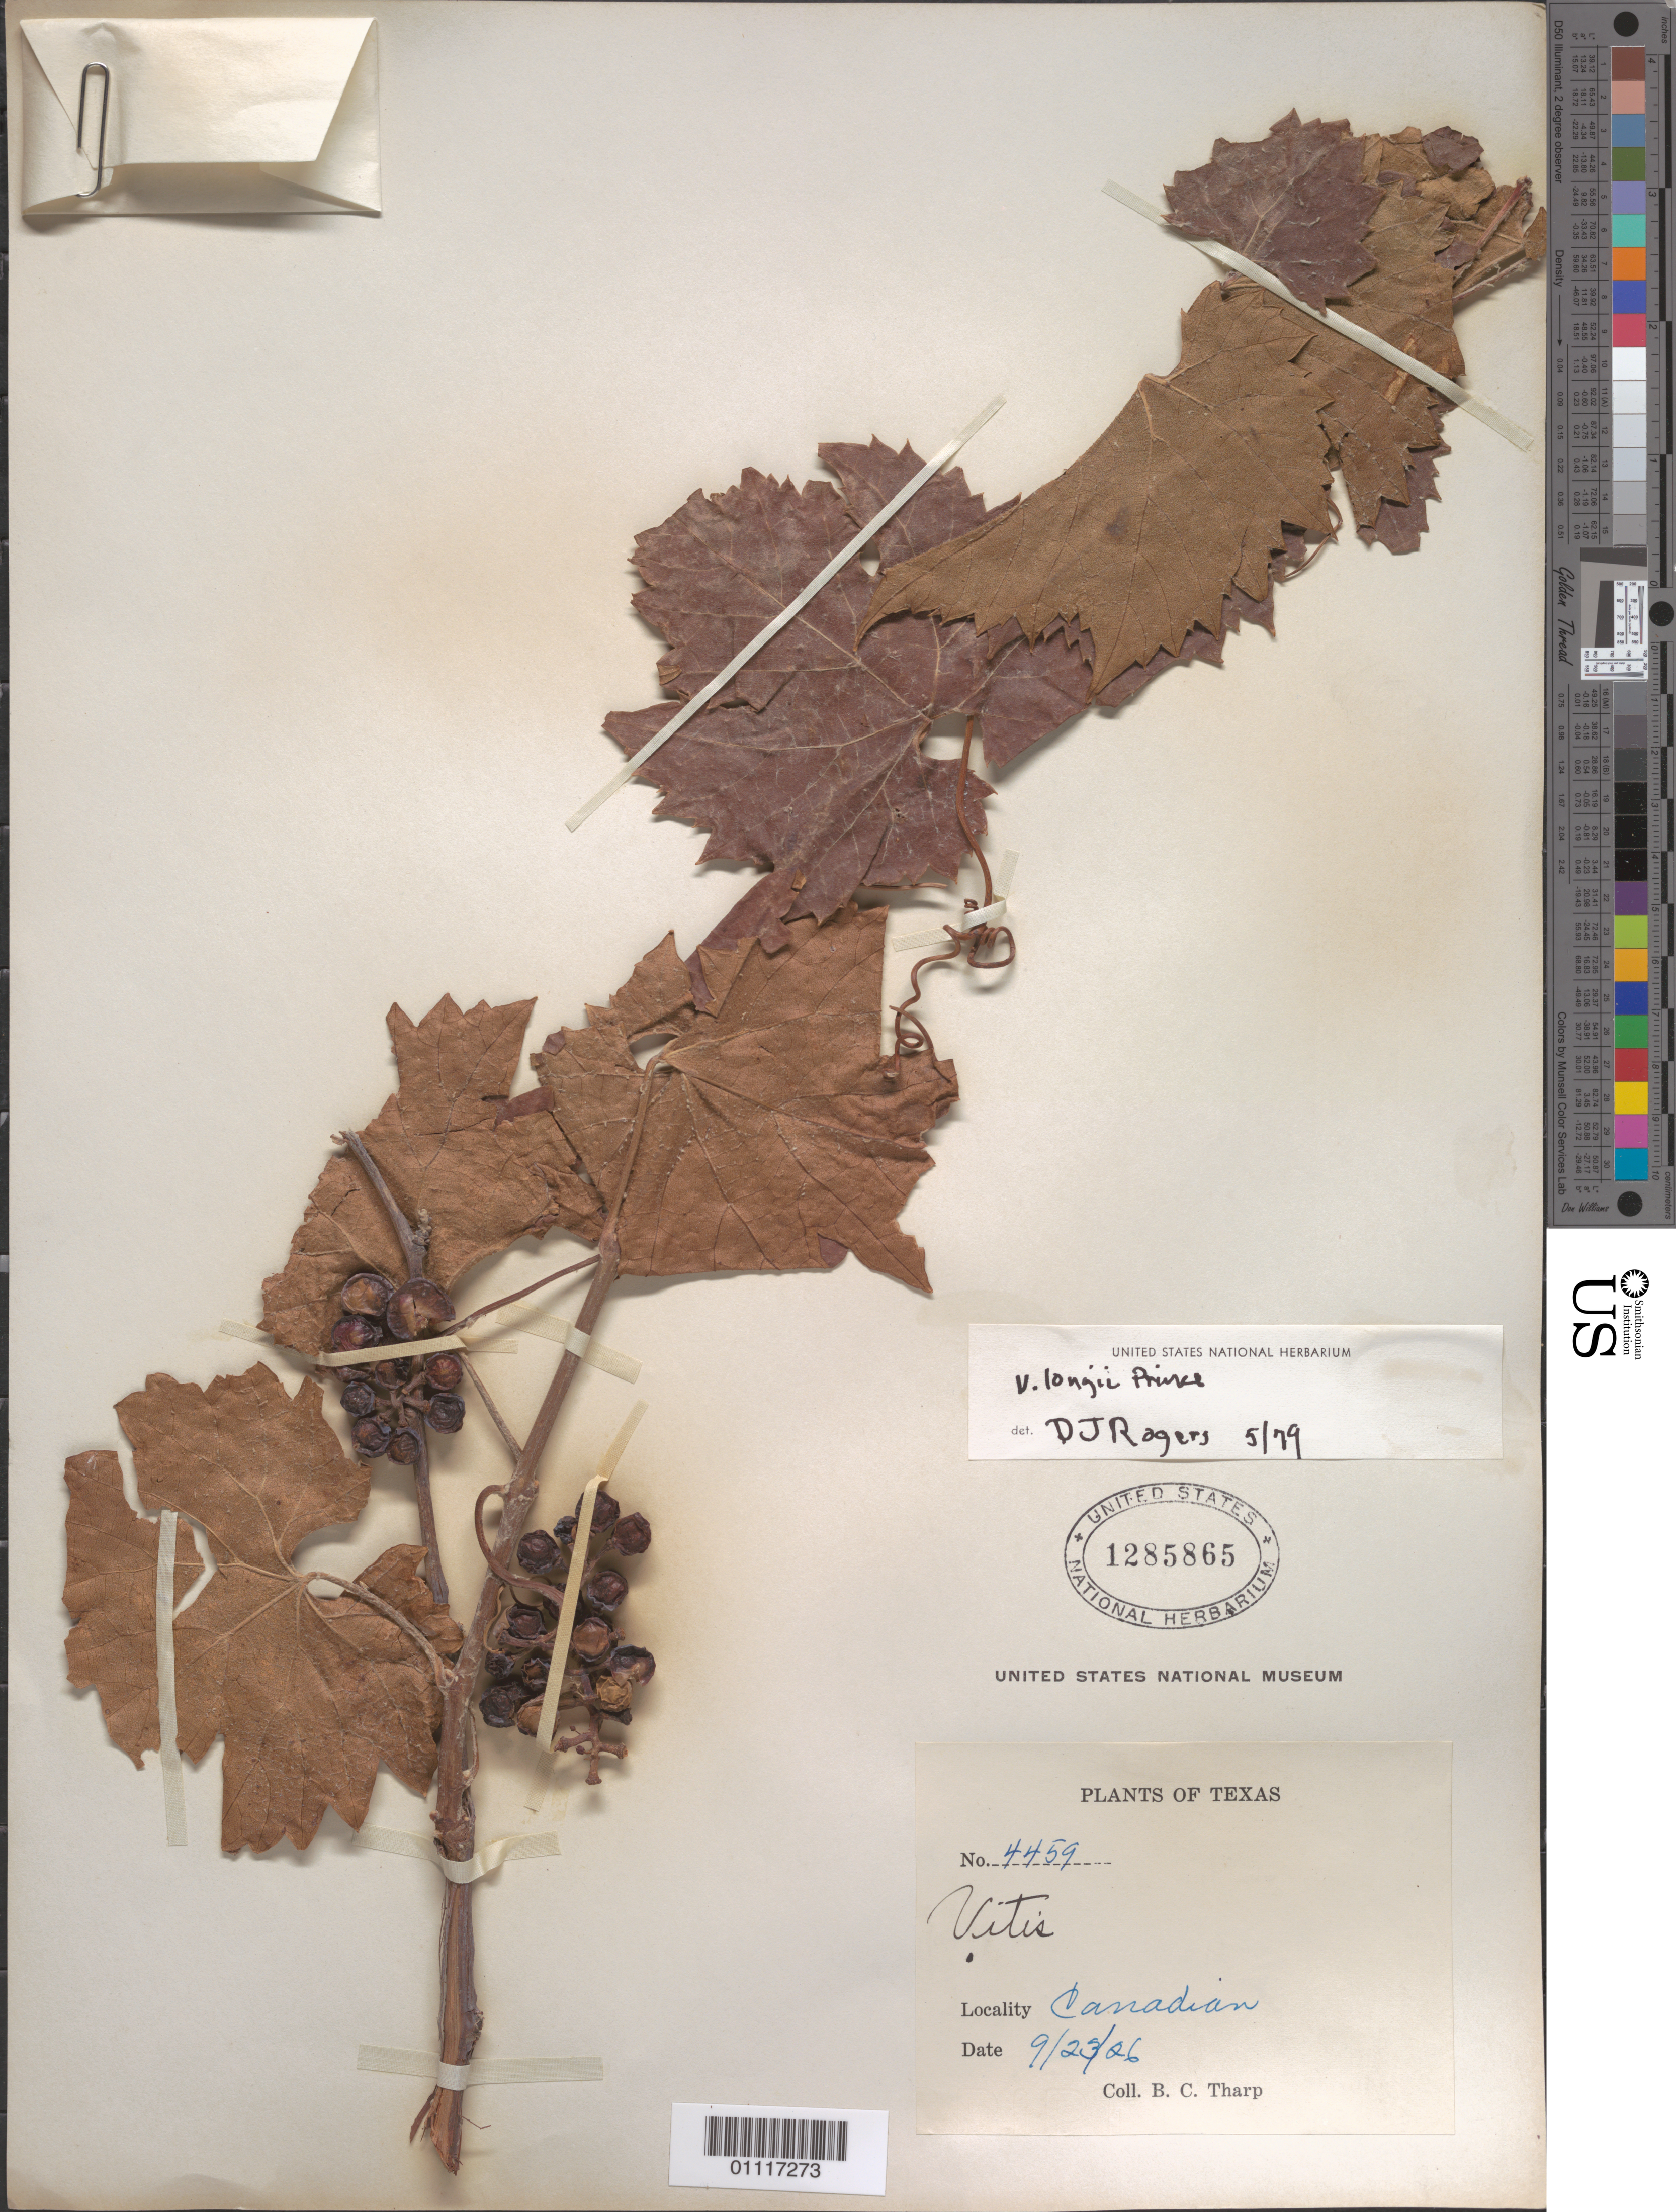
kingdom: Plantae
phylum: Tracheophyta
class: Magnoliopsida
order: Vitales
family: Vitaceae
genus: Vitis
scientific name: Vitis longii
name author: W.R. Prince & Prince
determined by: Rogers, D. J.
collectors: B. C. Tharp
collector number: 4459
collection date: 1926-09-23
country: United States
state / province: Texas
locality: Canadian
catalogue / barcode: US 1285865